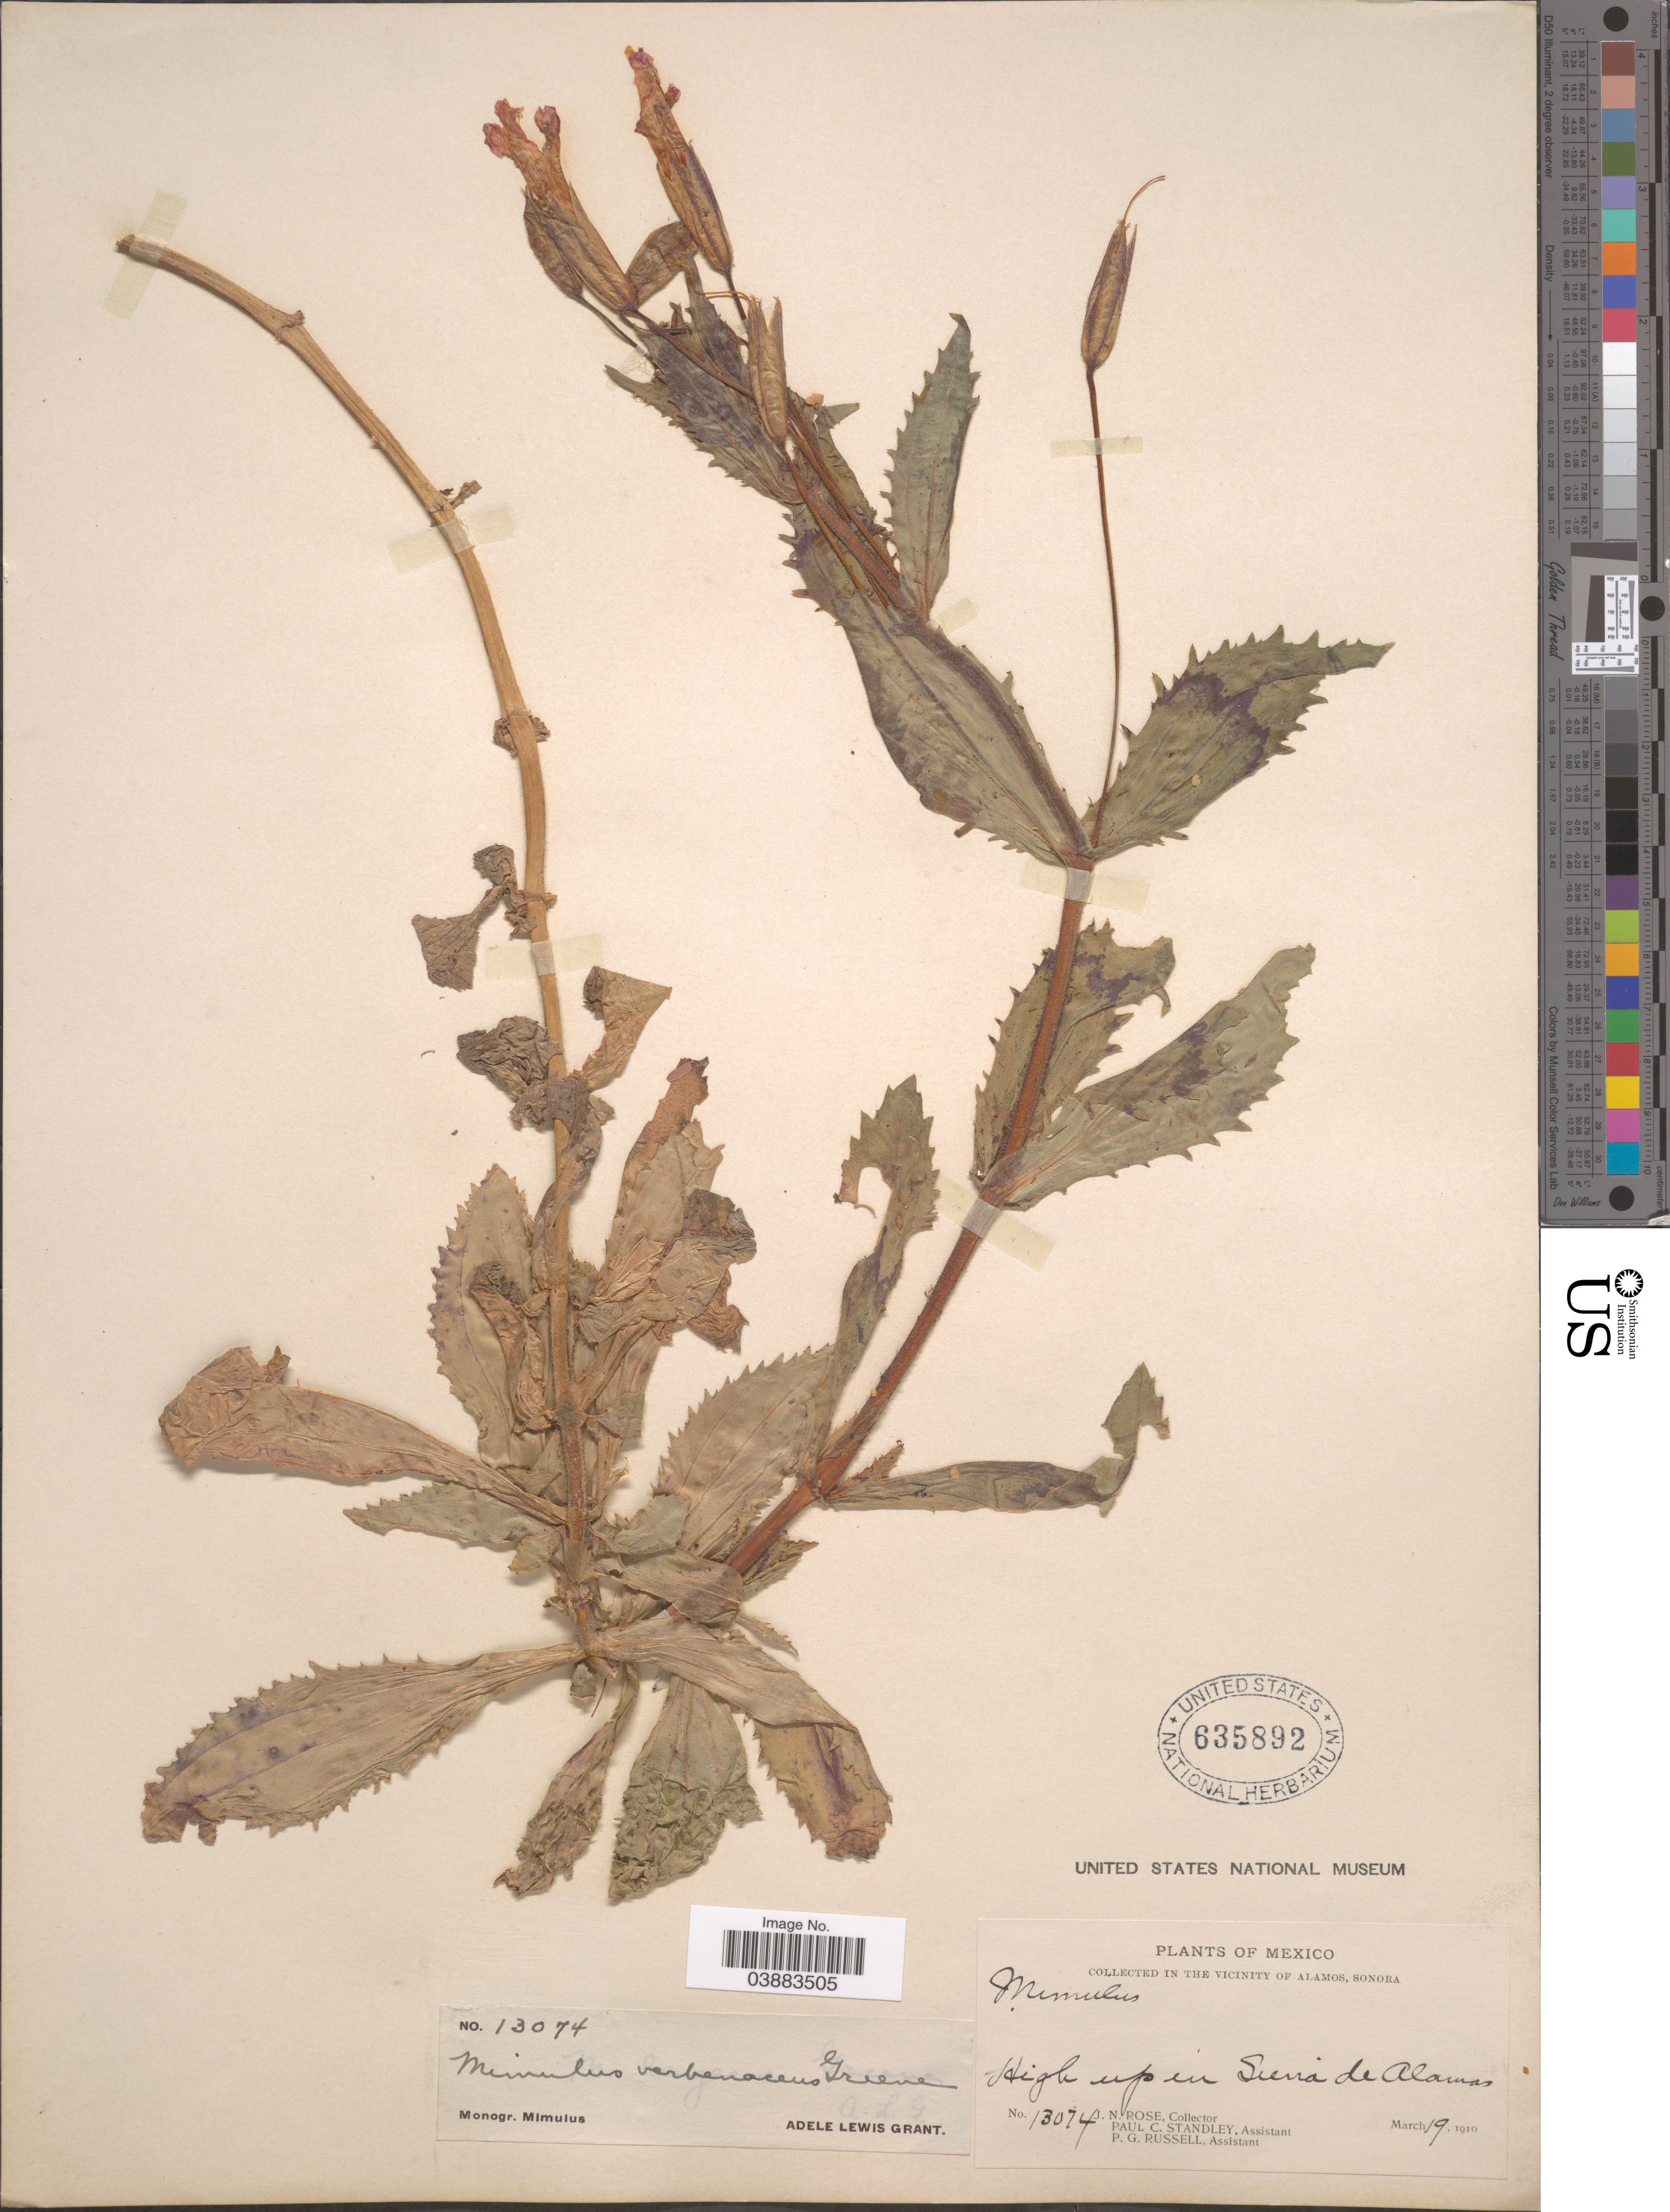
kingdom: Plantae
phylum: Tracheophyta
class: Magnoliopsida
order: Lamiales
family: Phrymaceae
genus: Mimulus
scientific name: Mimulus verbenaceus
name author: Greene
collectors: J. N. Rose, P. C. Standley & P. G. Russell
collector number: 13074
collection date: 1910-03-19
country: Mexico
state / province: Sinaloa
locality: In the vicinity of Alamos. High up in Sierra de Alamos.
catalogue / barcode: US 635892